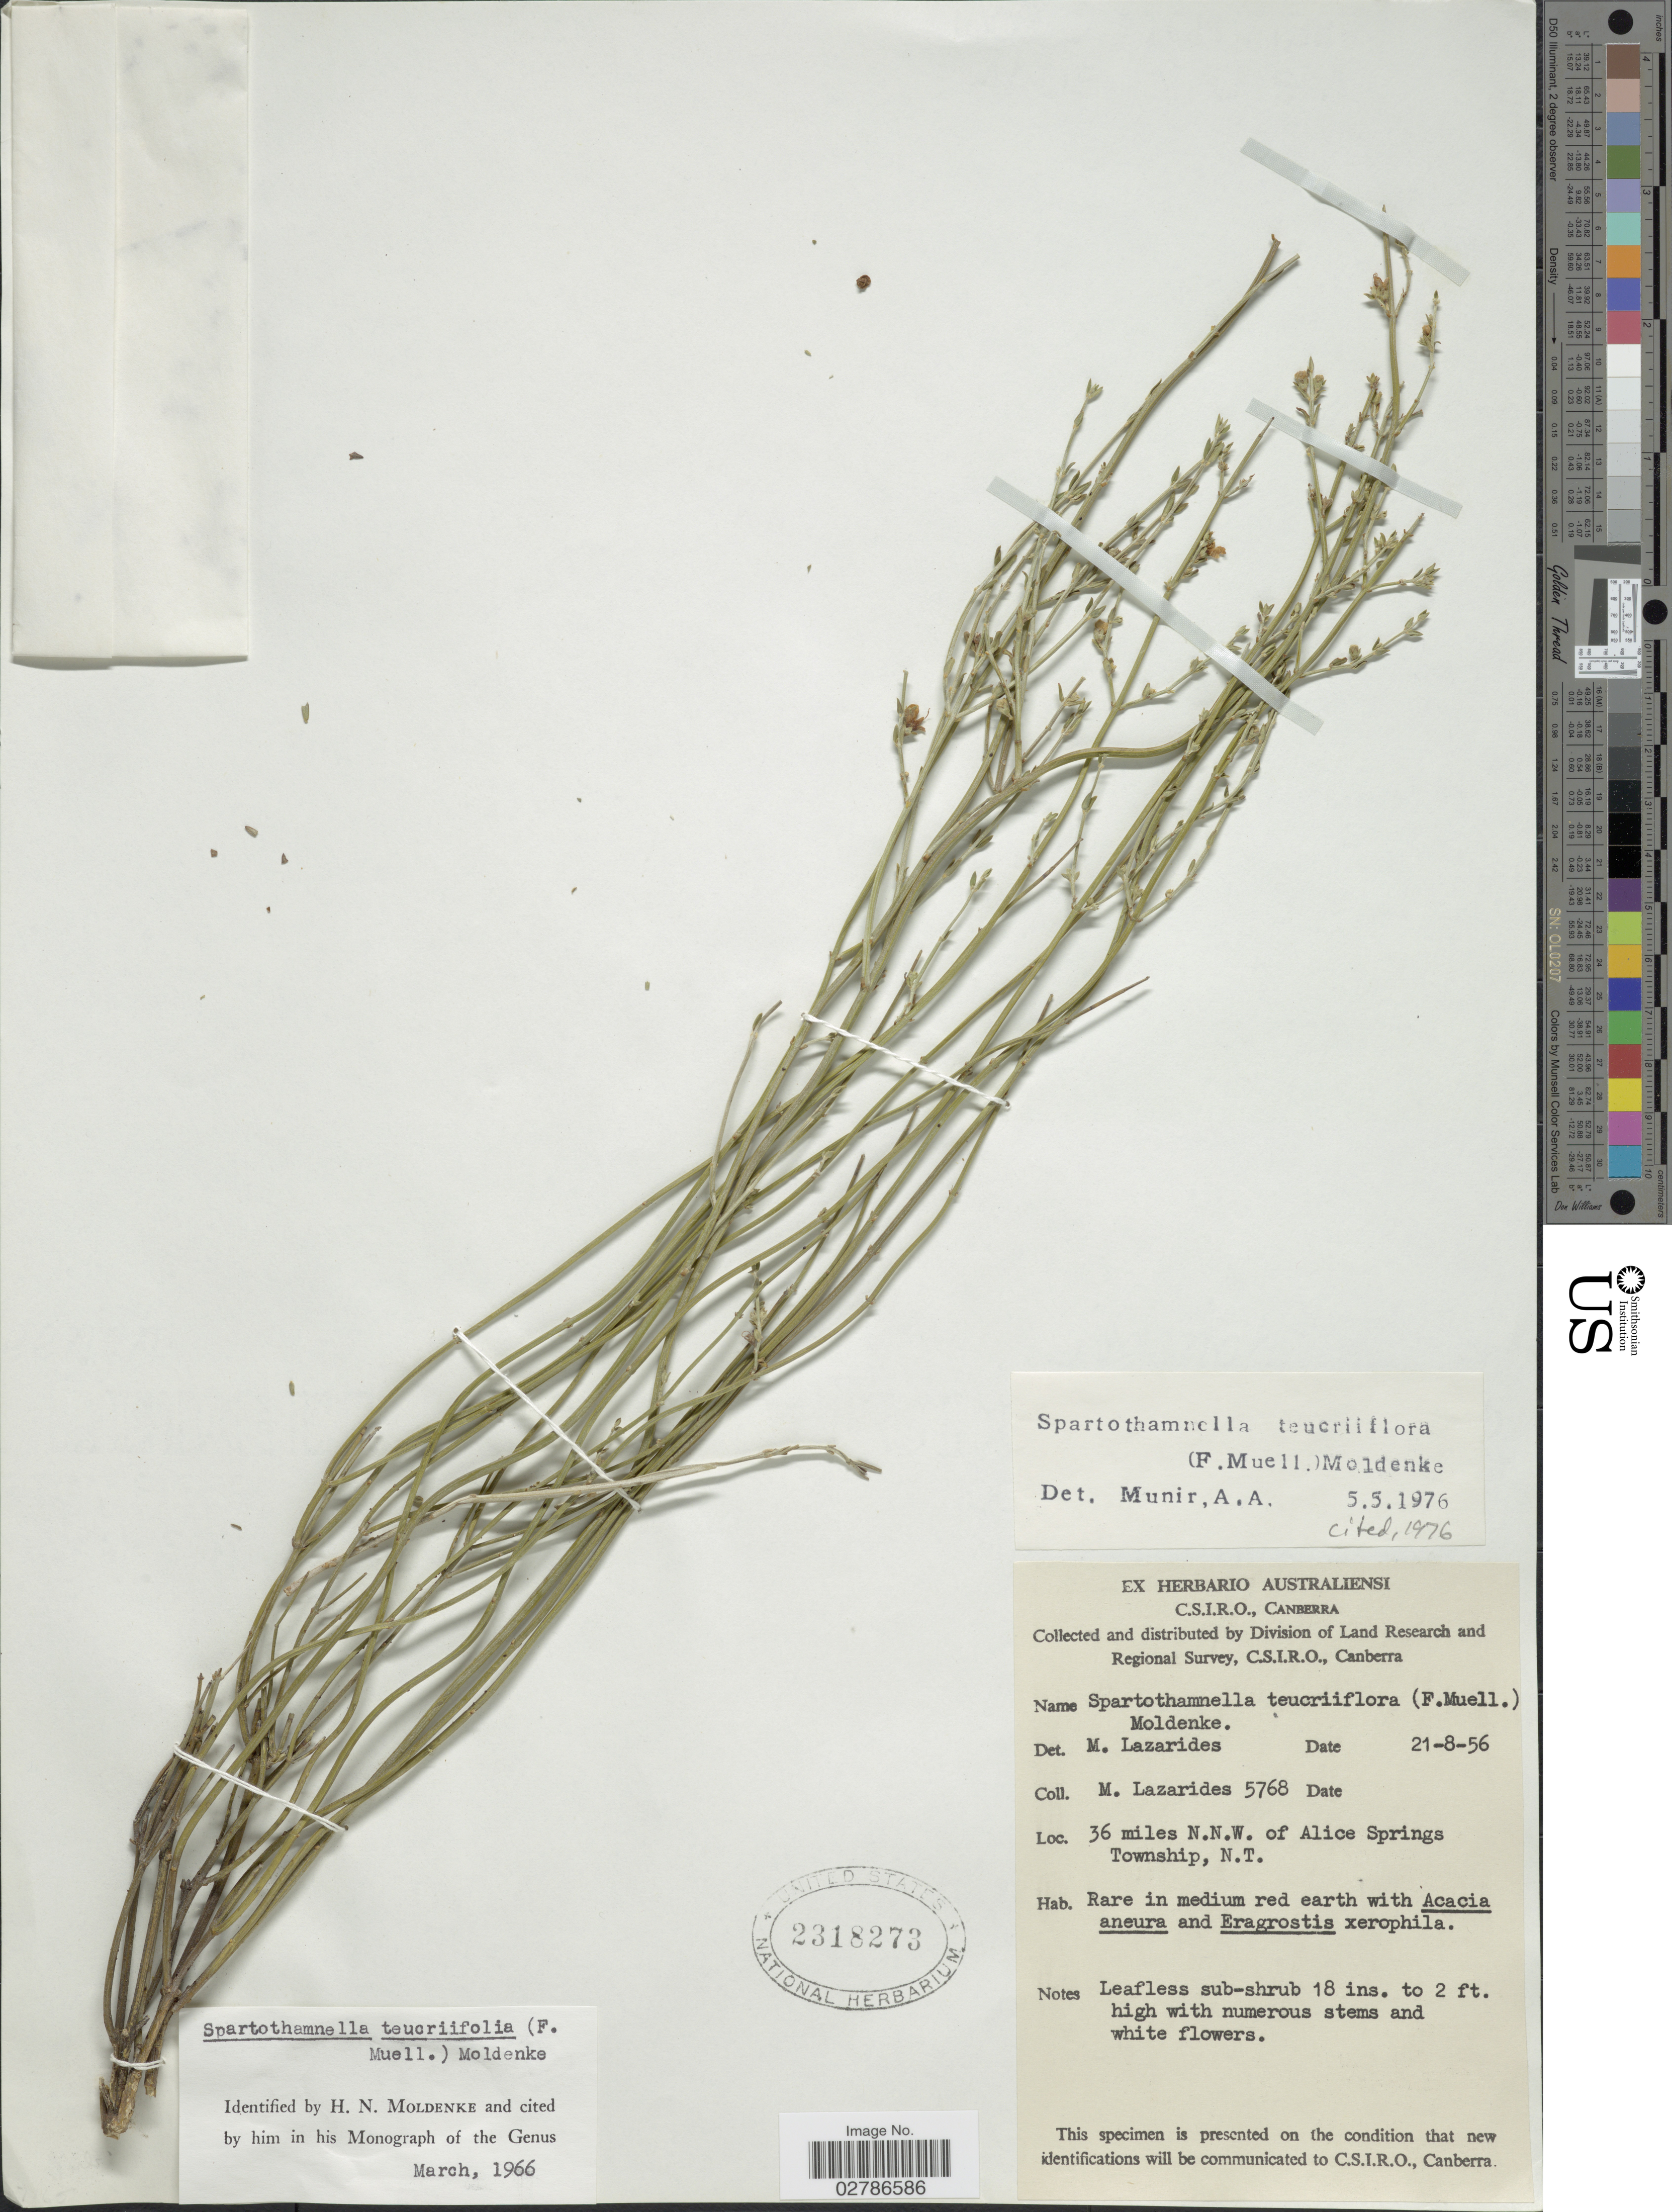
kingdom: Plantae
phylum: Tracheophyta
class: Magnoliopsida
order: Lamiales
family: Lamiaceae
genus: Spartothamnella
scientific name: Spartothamnella teucriiflora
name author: (F. Muell.) Moldenke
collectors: M. Lazarides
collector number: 5768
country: Australia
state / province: Northern Territory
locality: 36 miles N.N.W. of Alice Springs Township, N.T.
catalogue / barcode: US 2318273